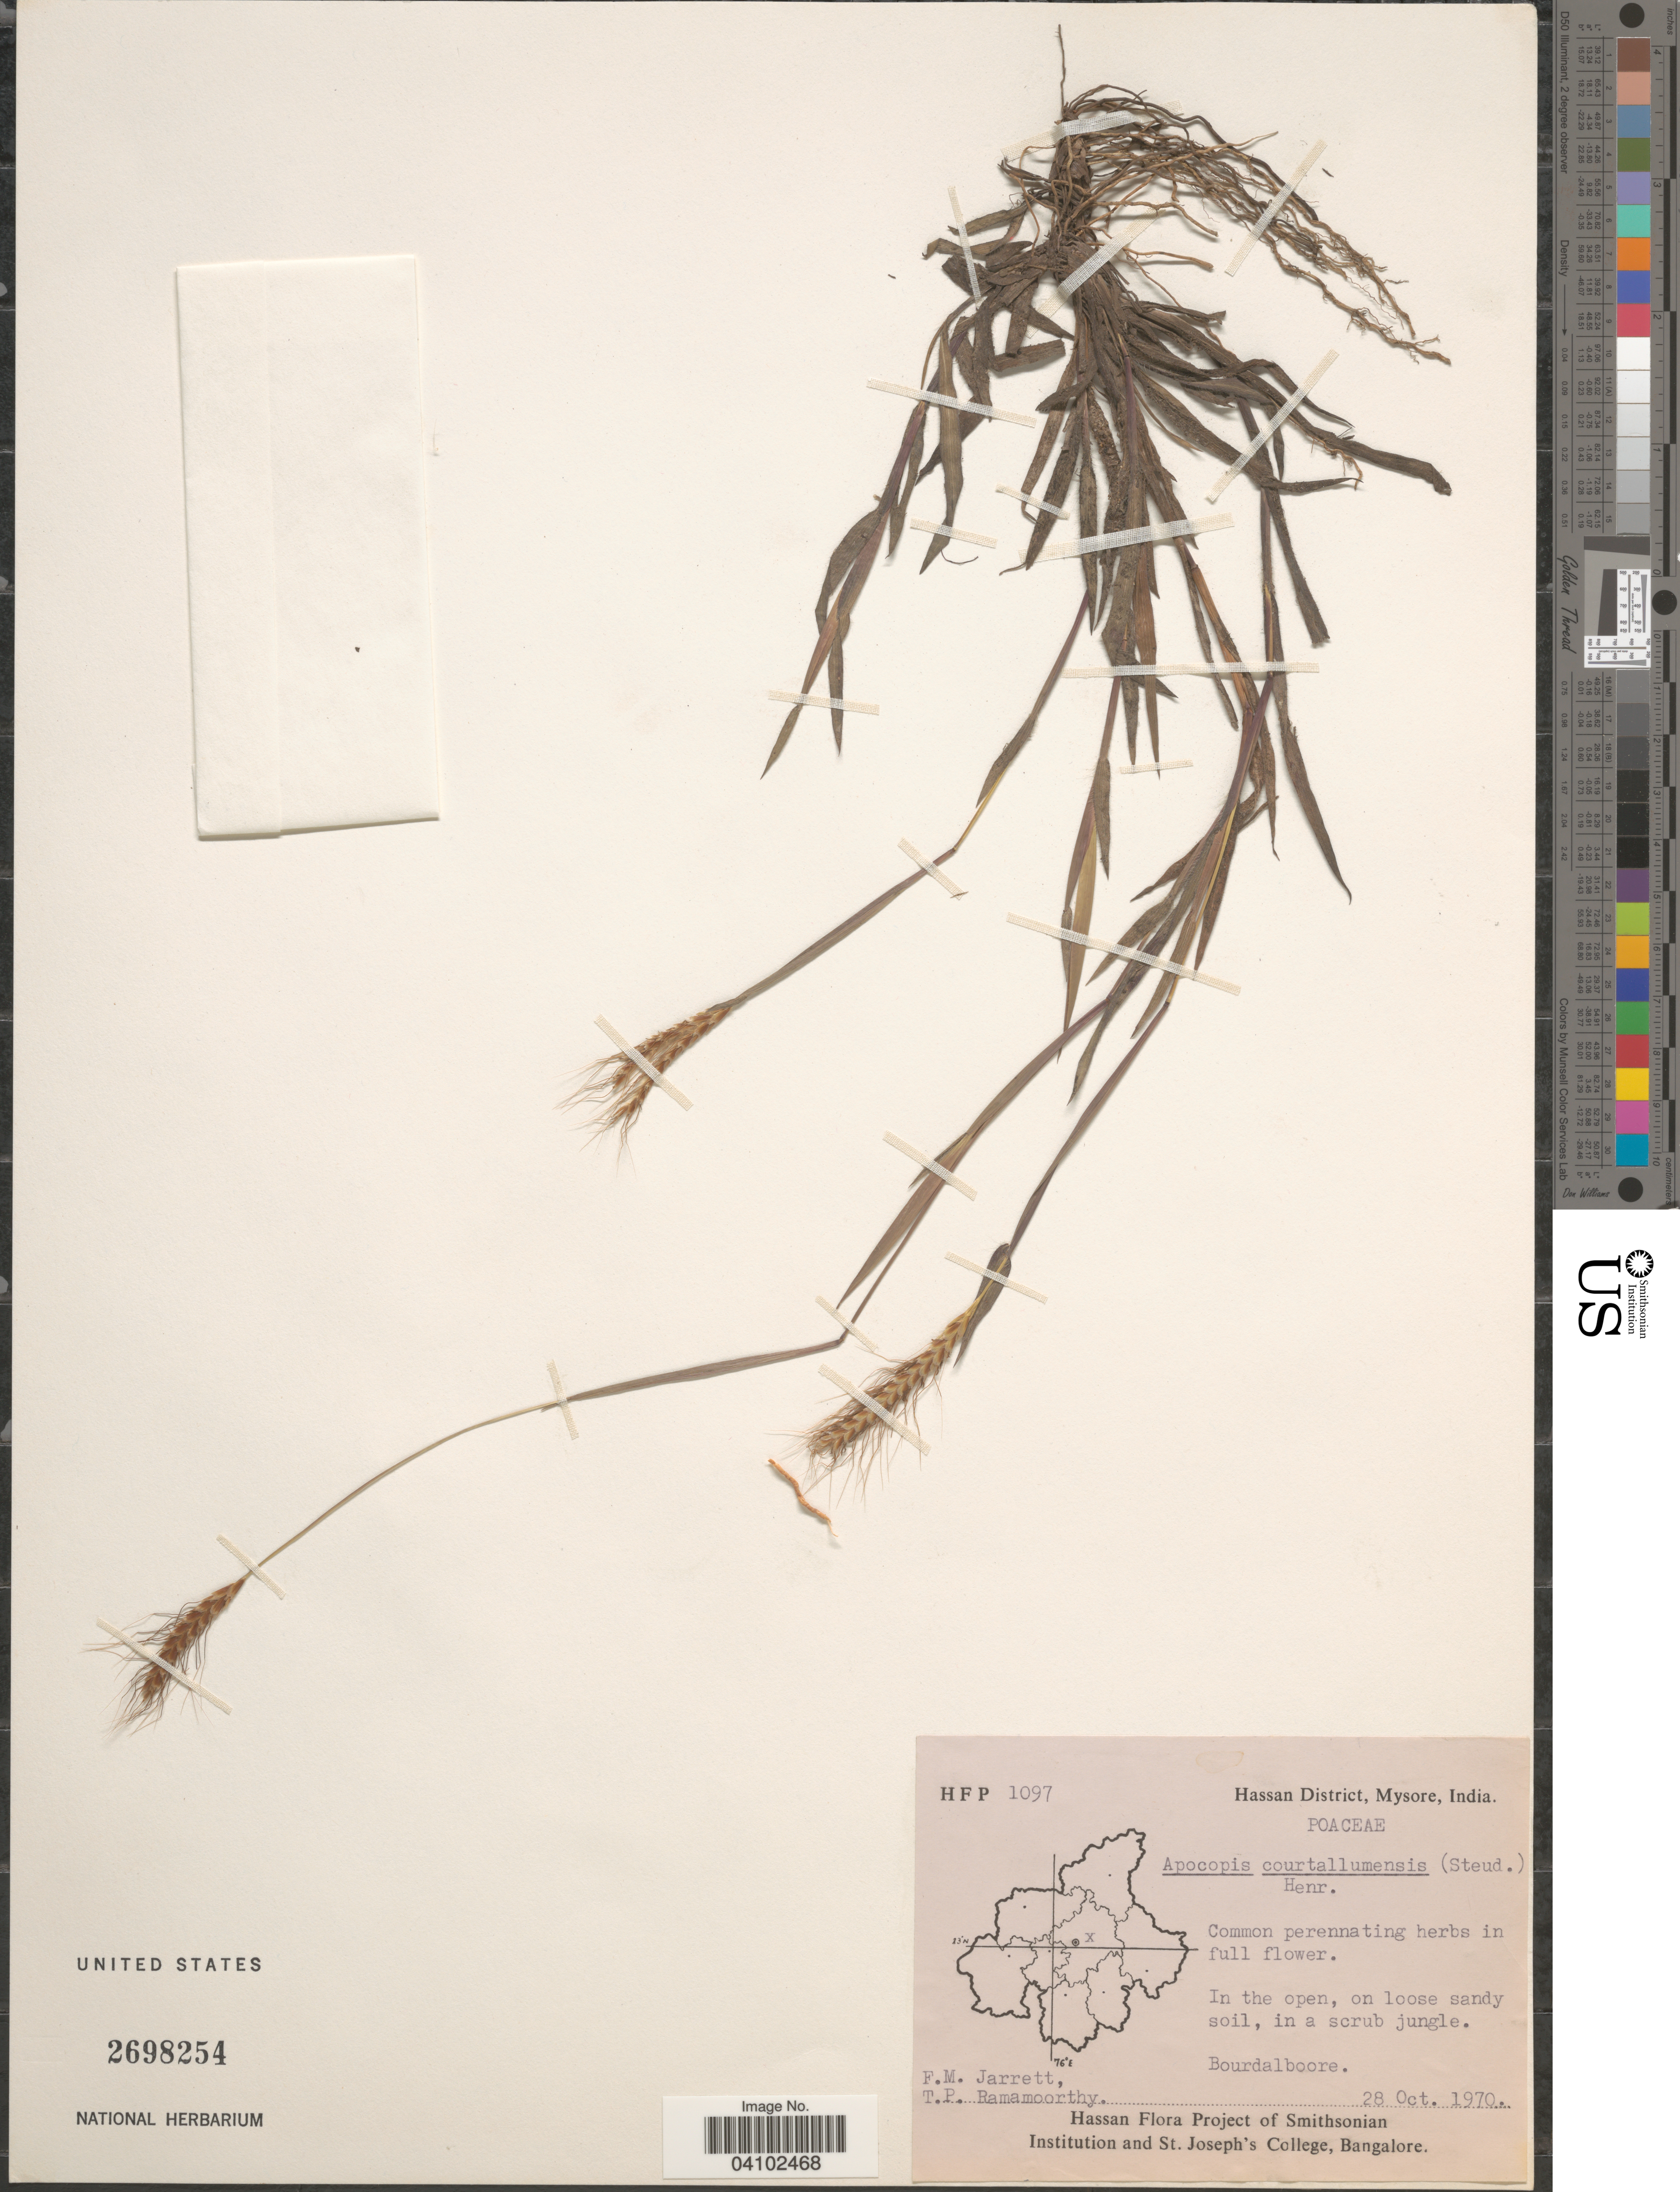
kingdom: Plantae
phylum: Tracheophyta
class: Liliopsida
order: Poales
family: Poaceae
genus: Apocopis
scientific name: Apocopis courtallumensis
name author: (Steud.) Henr.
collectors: F. M. Jarrett & T. P. Ramamoorthy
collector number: HFP1097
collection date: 1970-10-28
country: India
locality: Hassan District, Mysore. Bourdalboore.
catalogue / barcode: US 2698254